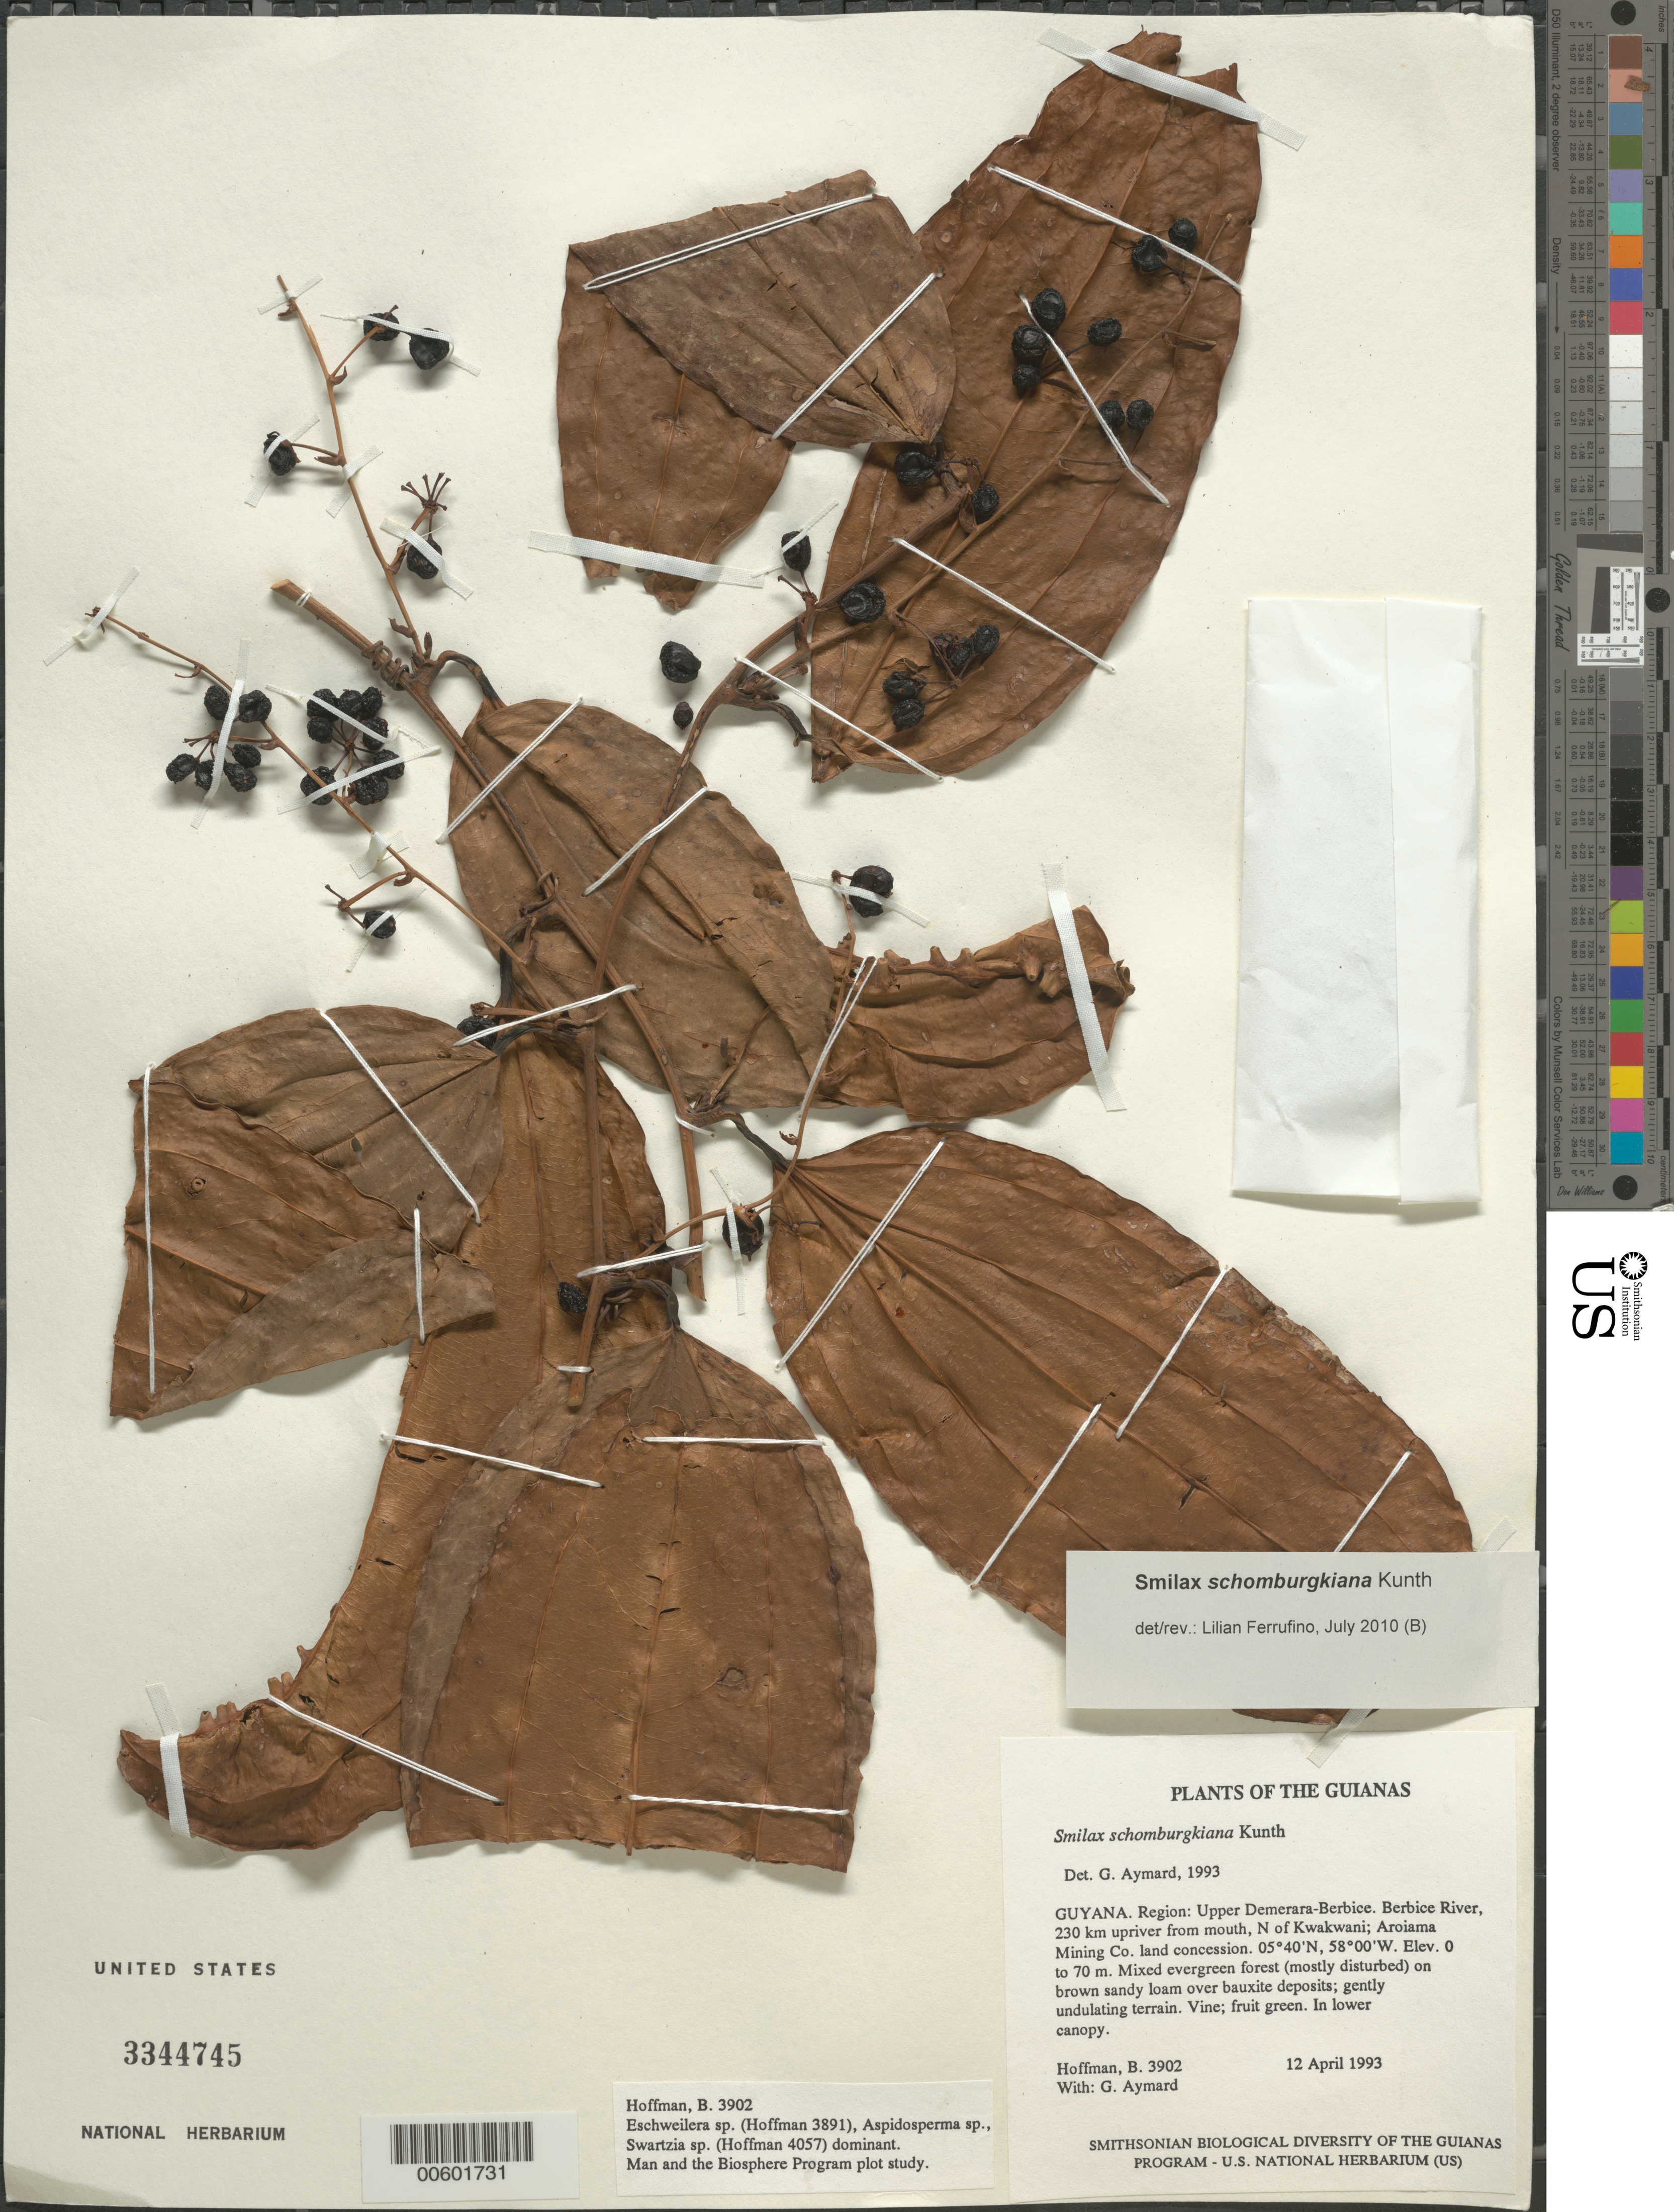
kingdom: Plantae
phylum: Tracheophyta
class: Liliopsida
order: Liliales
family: Smilacaceae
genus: Smilax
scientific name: Smilax schomburgkiana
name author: Kunth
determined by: Aymard C., G. A., (PORT), Univ. Nac. Exp. de los Llanos Ezequiel Zamora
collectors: B. Hoffman & G. A. Aymard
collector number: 3902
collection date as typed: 12 April 1993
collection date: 1993-04-12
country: Guyana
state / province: U. Demerara-Berbice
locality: Berbice River, 230 km upriver from mouth, N of Kwakwani; Aroiama Mining Co. land concession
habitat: Mixed evergreen forest (mostly disturbed) on brown sandy loam over bauxite deposits; gently undulating terrain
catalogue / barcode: US 3344745